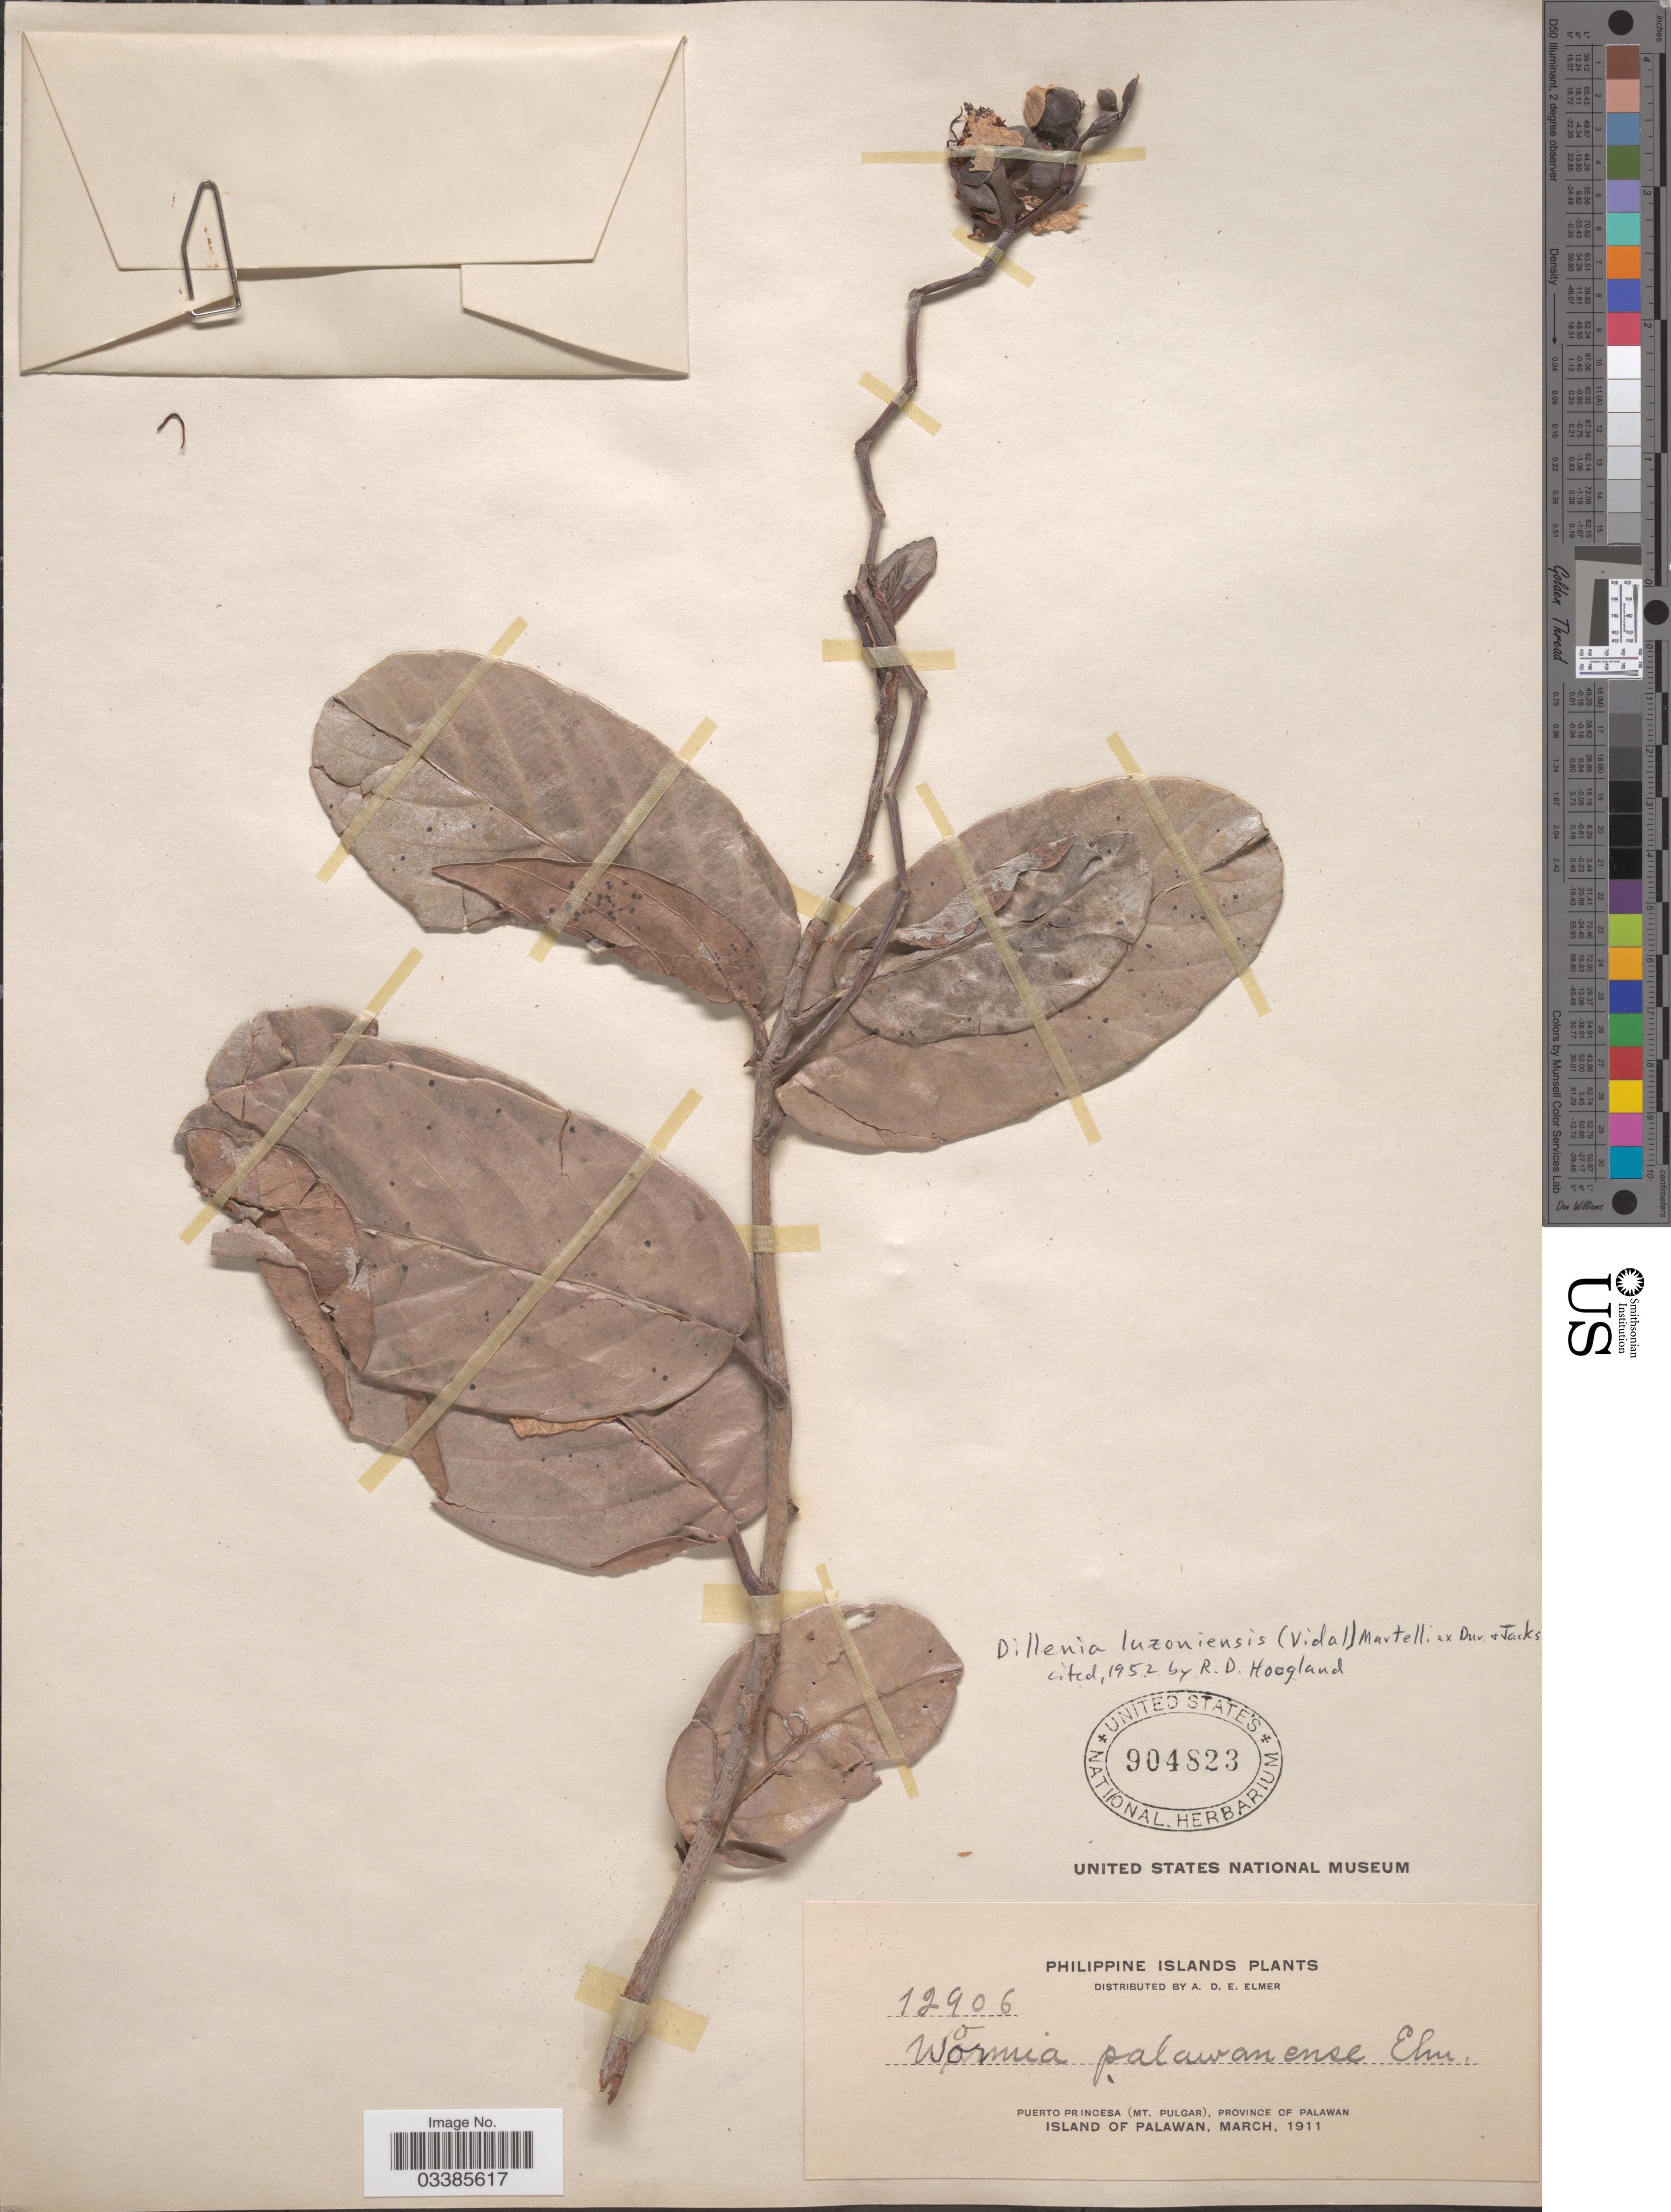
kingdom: Plantae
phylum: Tracheophyta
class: Magnoliopsida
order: Dilleniales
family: Dilleniaceae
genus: Dillenia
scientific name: Dillenia luzoniensis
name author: Merr.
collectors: A. D. E. Elmer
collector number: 12906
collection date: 1911-03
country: Philippines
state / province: Mimaropa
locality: Puerto Princesa (Mt. Pulgar), Province of Palawan. Island of Palawan.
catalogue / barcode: US 904823